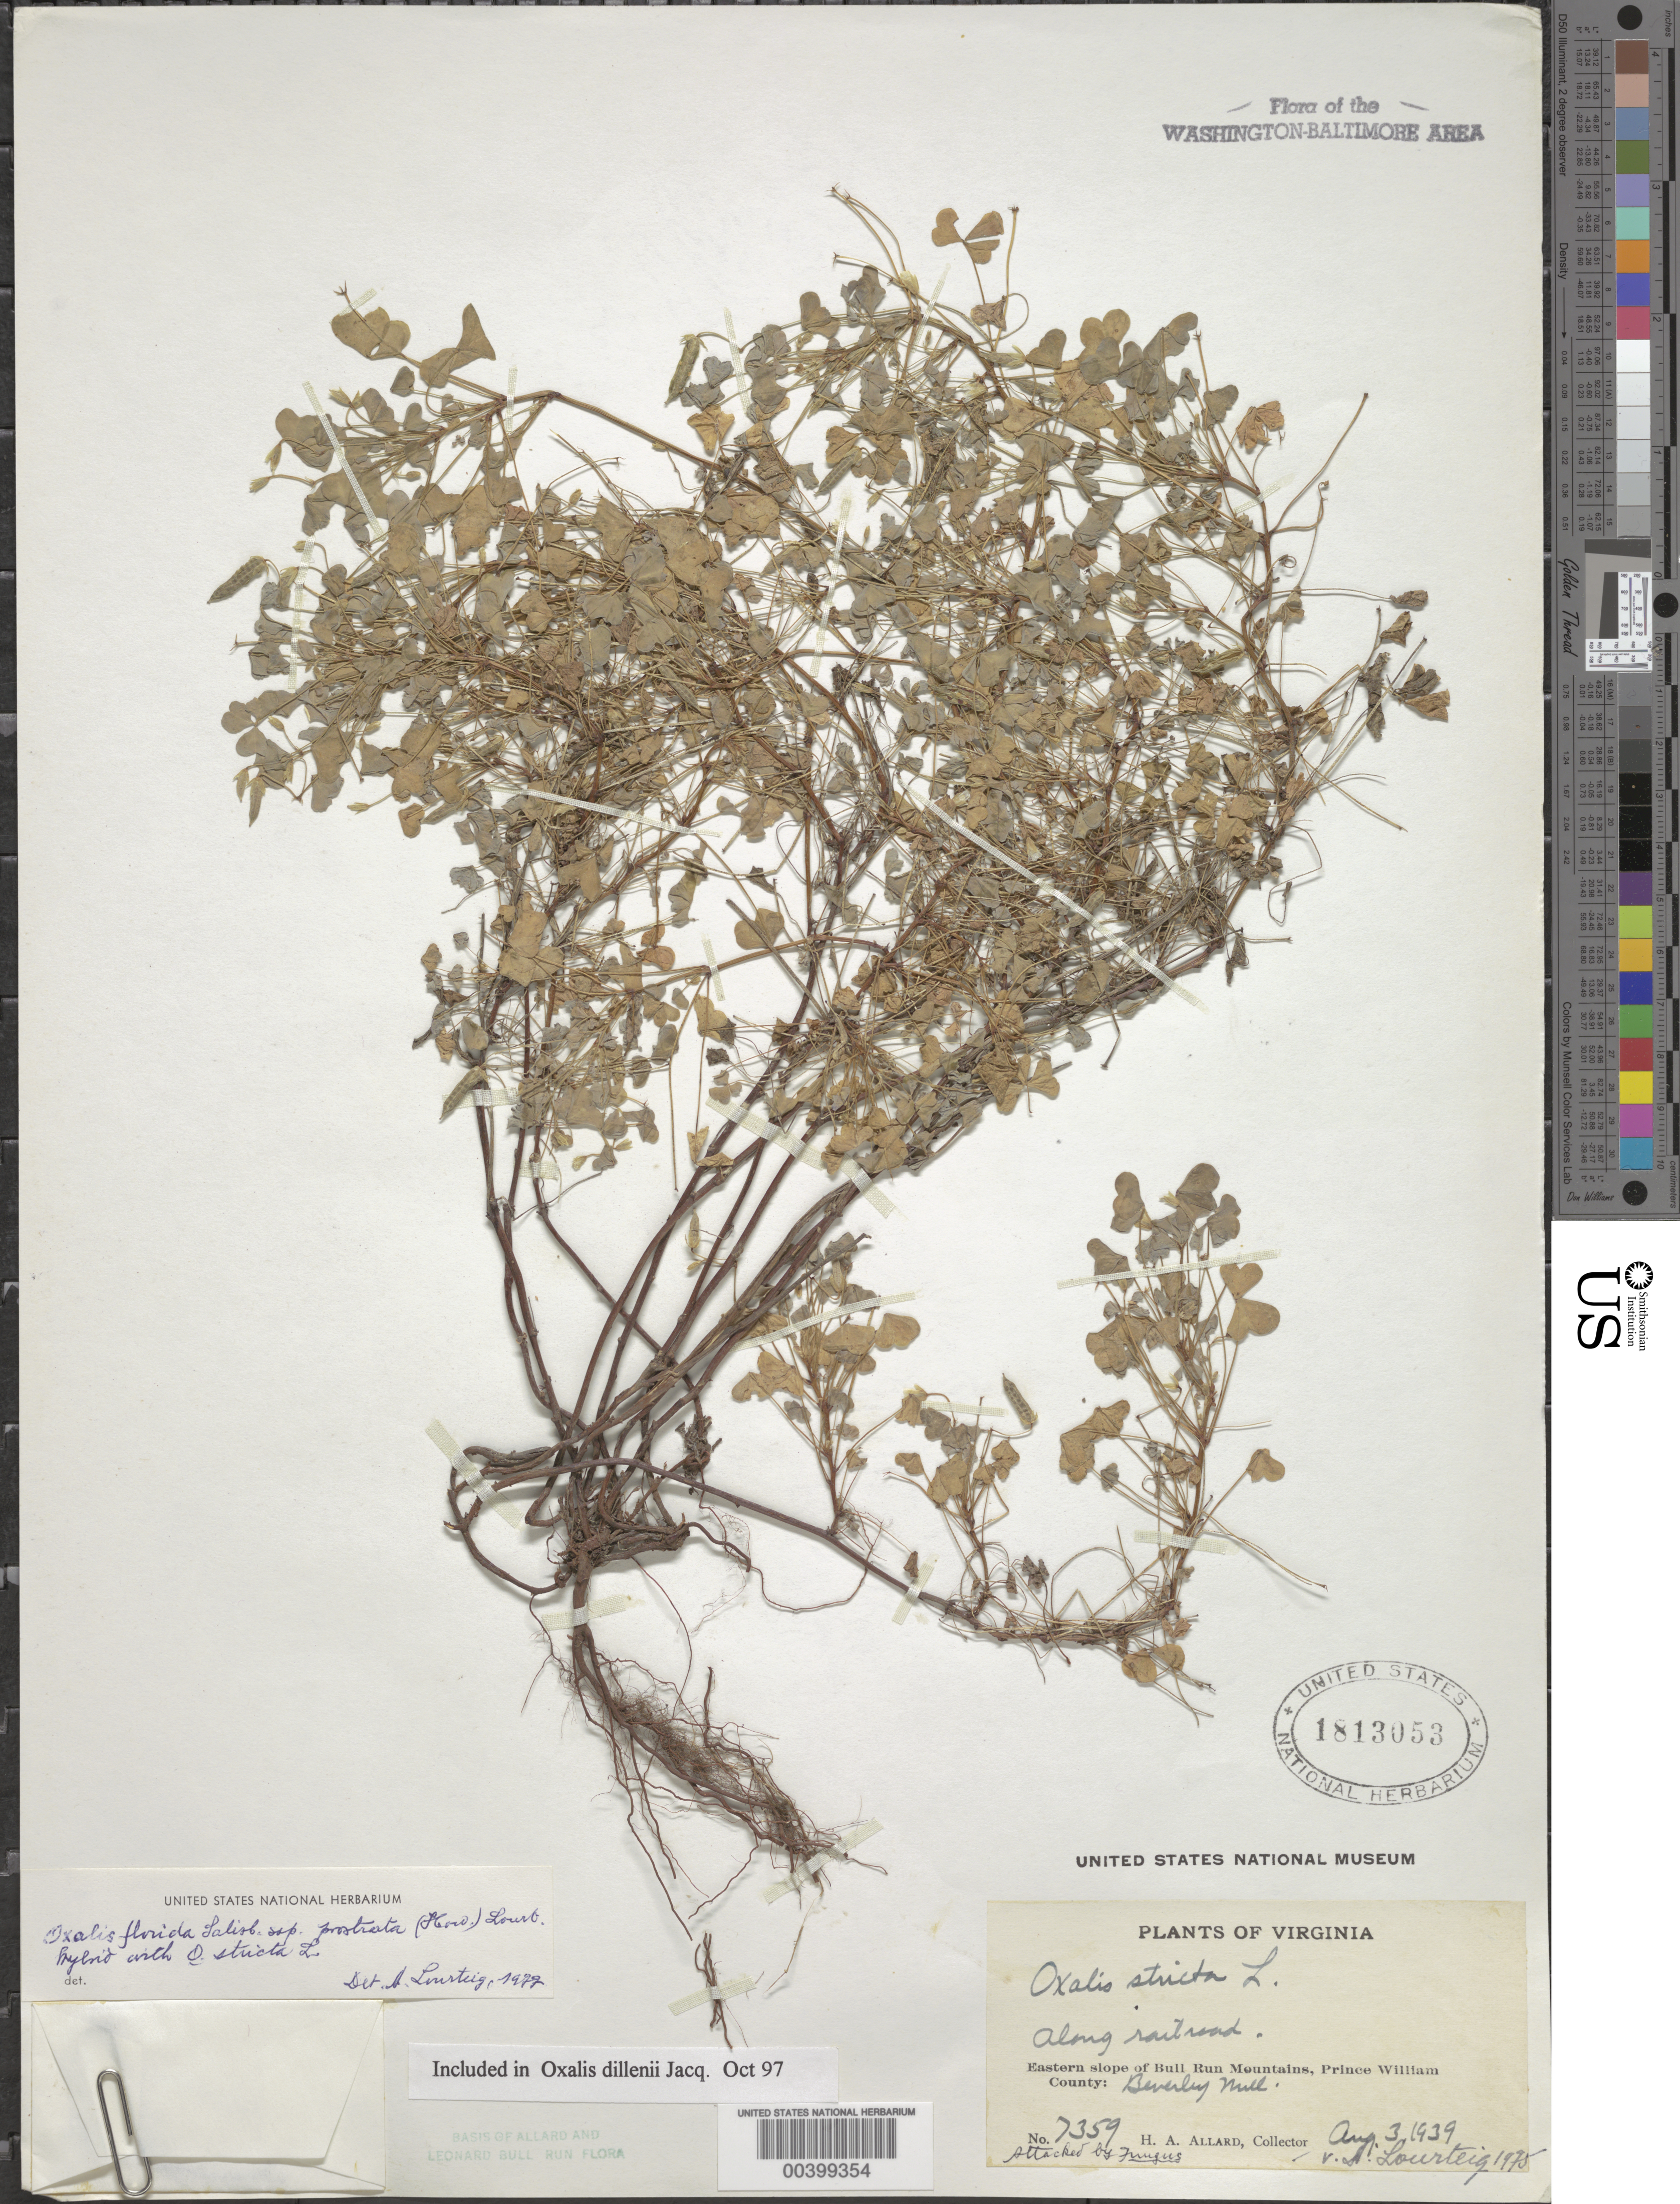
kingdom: Plantae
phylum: Tracheophyta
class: Magnoliopsida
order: Oxalidales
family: Oxalidaceae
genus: Oxalis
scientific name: Oxalis dillenii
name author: Jacq.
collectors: H. A. Allard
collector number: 7359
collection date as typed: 03 Aug 1939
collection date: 1939-08-03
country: United States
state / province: Virginia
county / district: Prince William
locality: Beverley Mill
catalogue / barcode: US 1813053